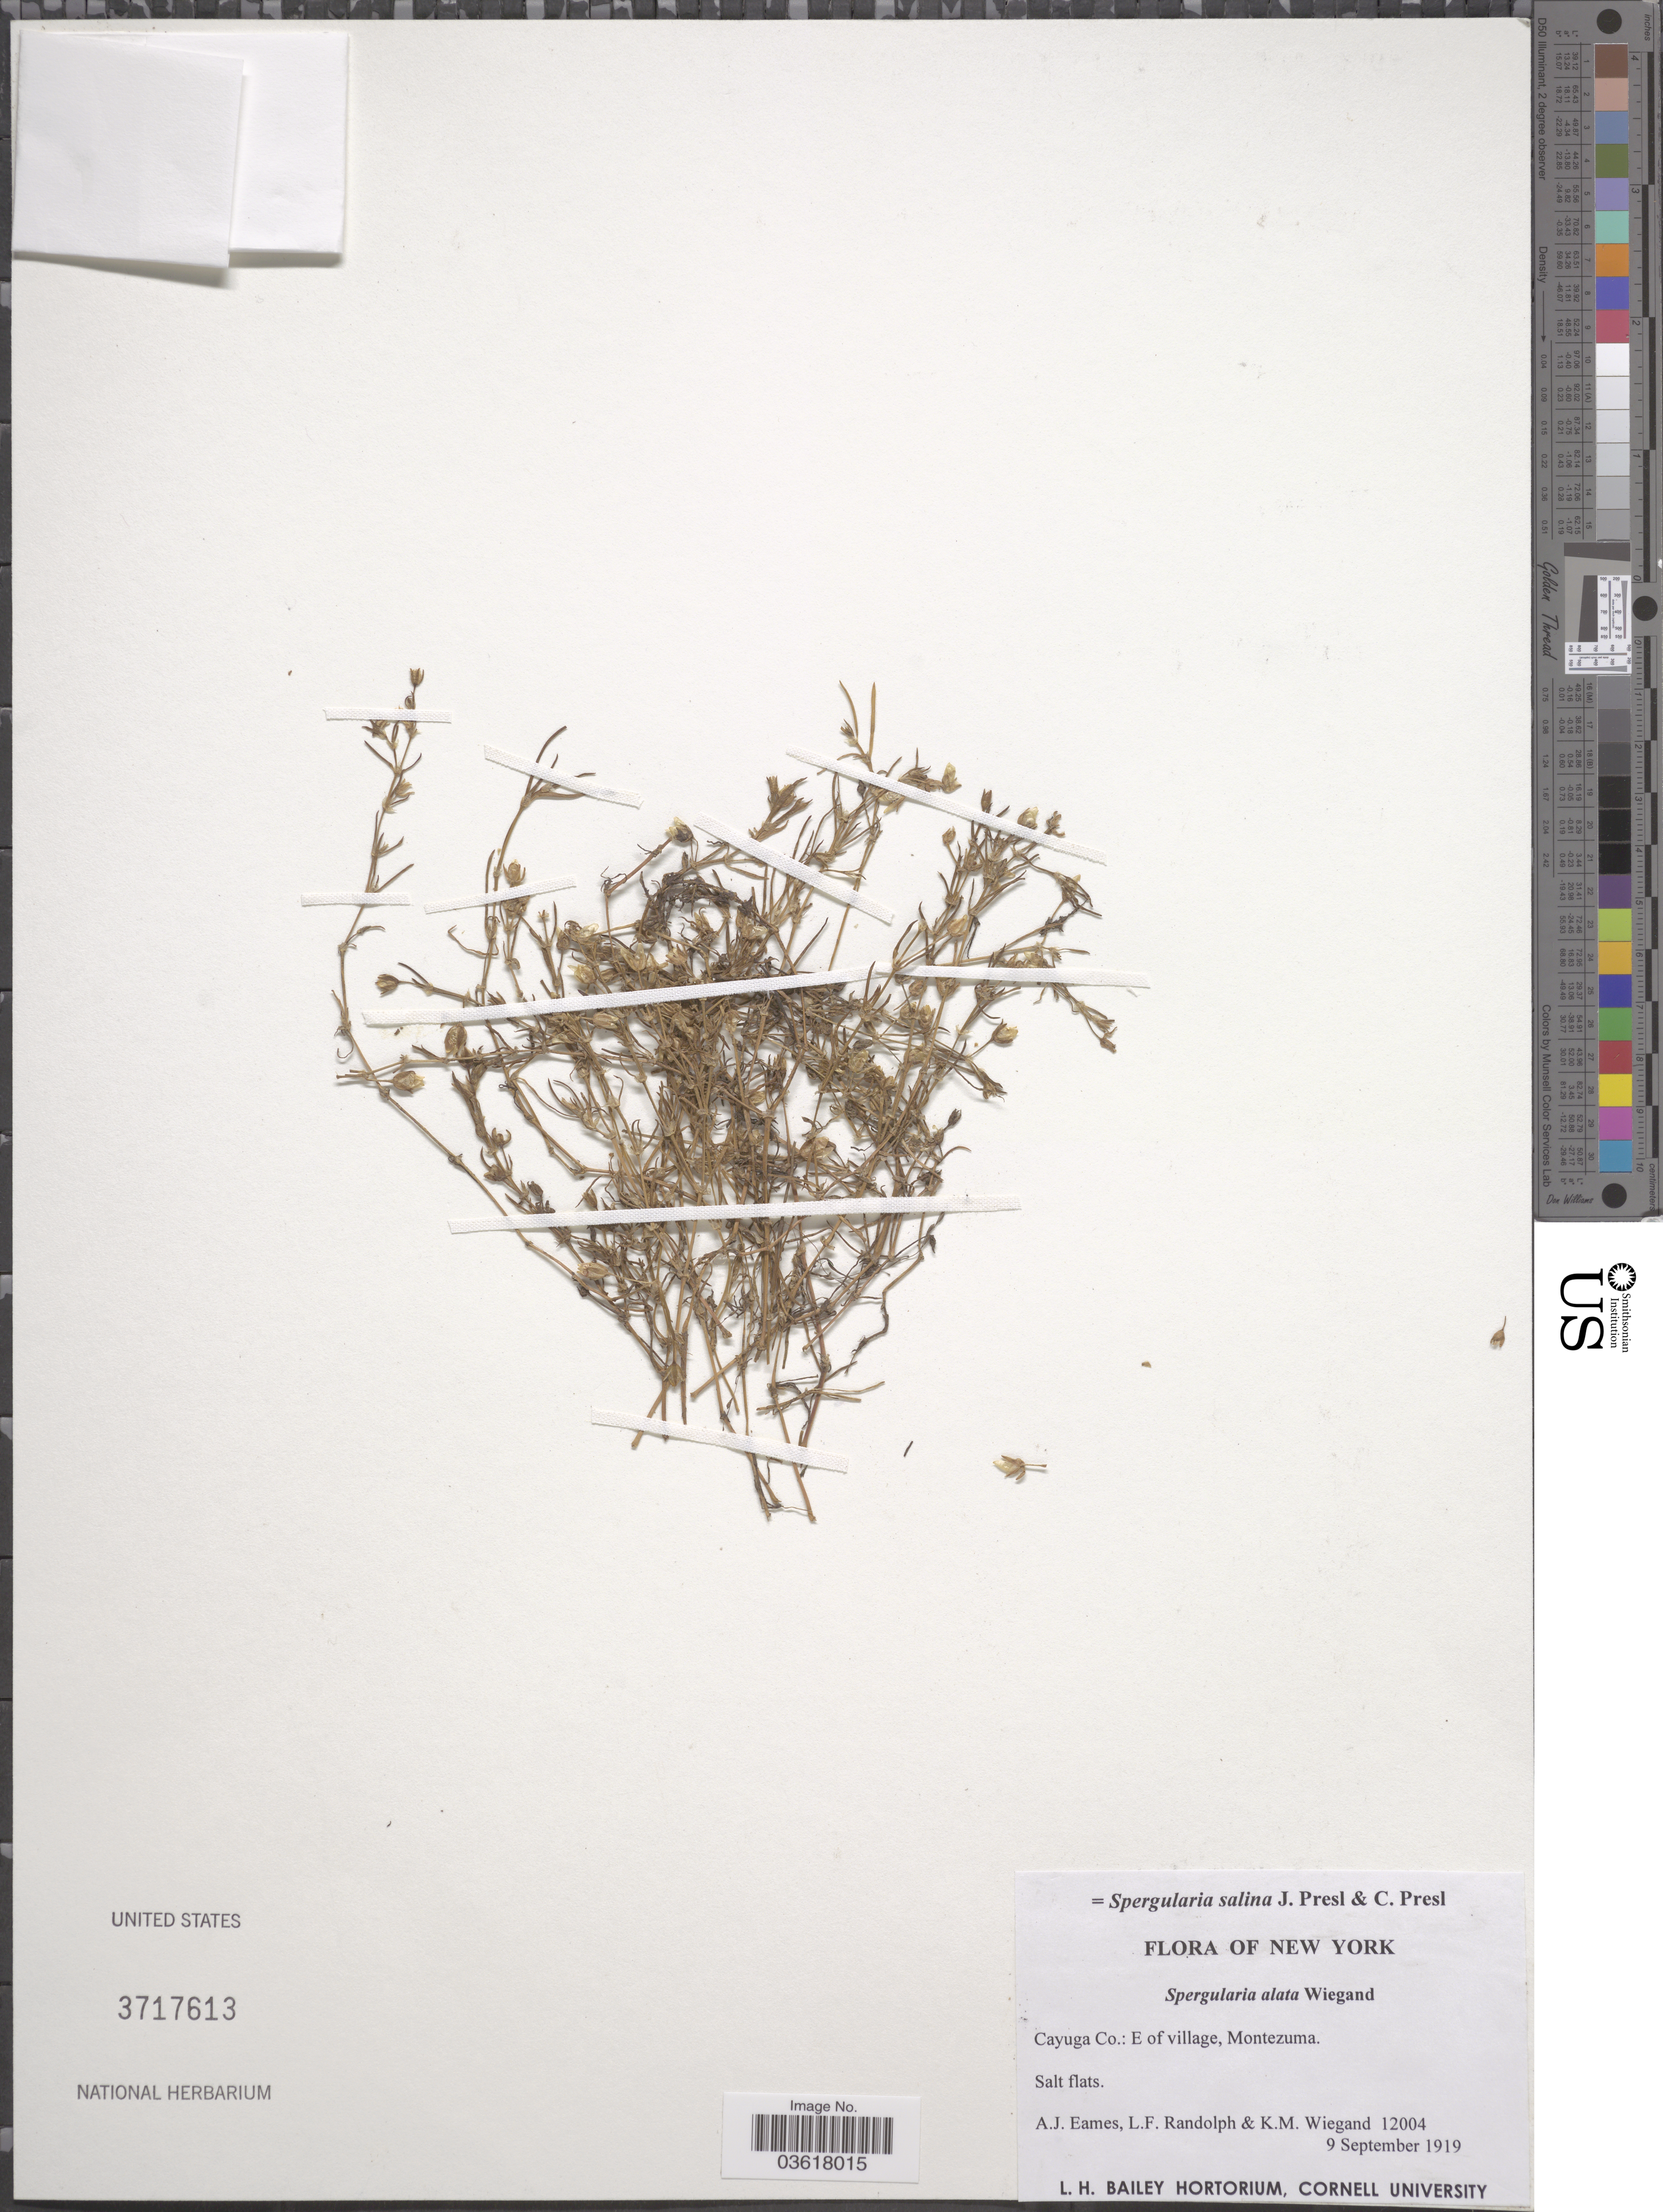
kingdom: Plantae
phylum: Tracheophyta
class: Magnoliopsida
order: Caryophyllales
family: Caryophyllaceae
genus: Spergularia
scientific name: Spergularia alata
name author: Wiegand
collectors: A. J. Eames, L. F. Randolph & K. M. Wiegand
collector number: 12004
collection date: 1919-09-09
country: United States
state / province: New York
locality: Cayuga Co.: E of village, Montezuma.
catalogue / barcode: US 3717613